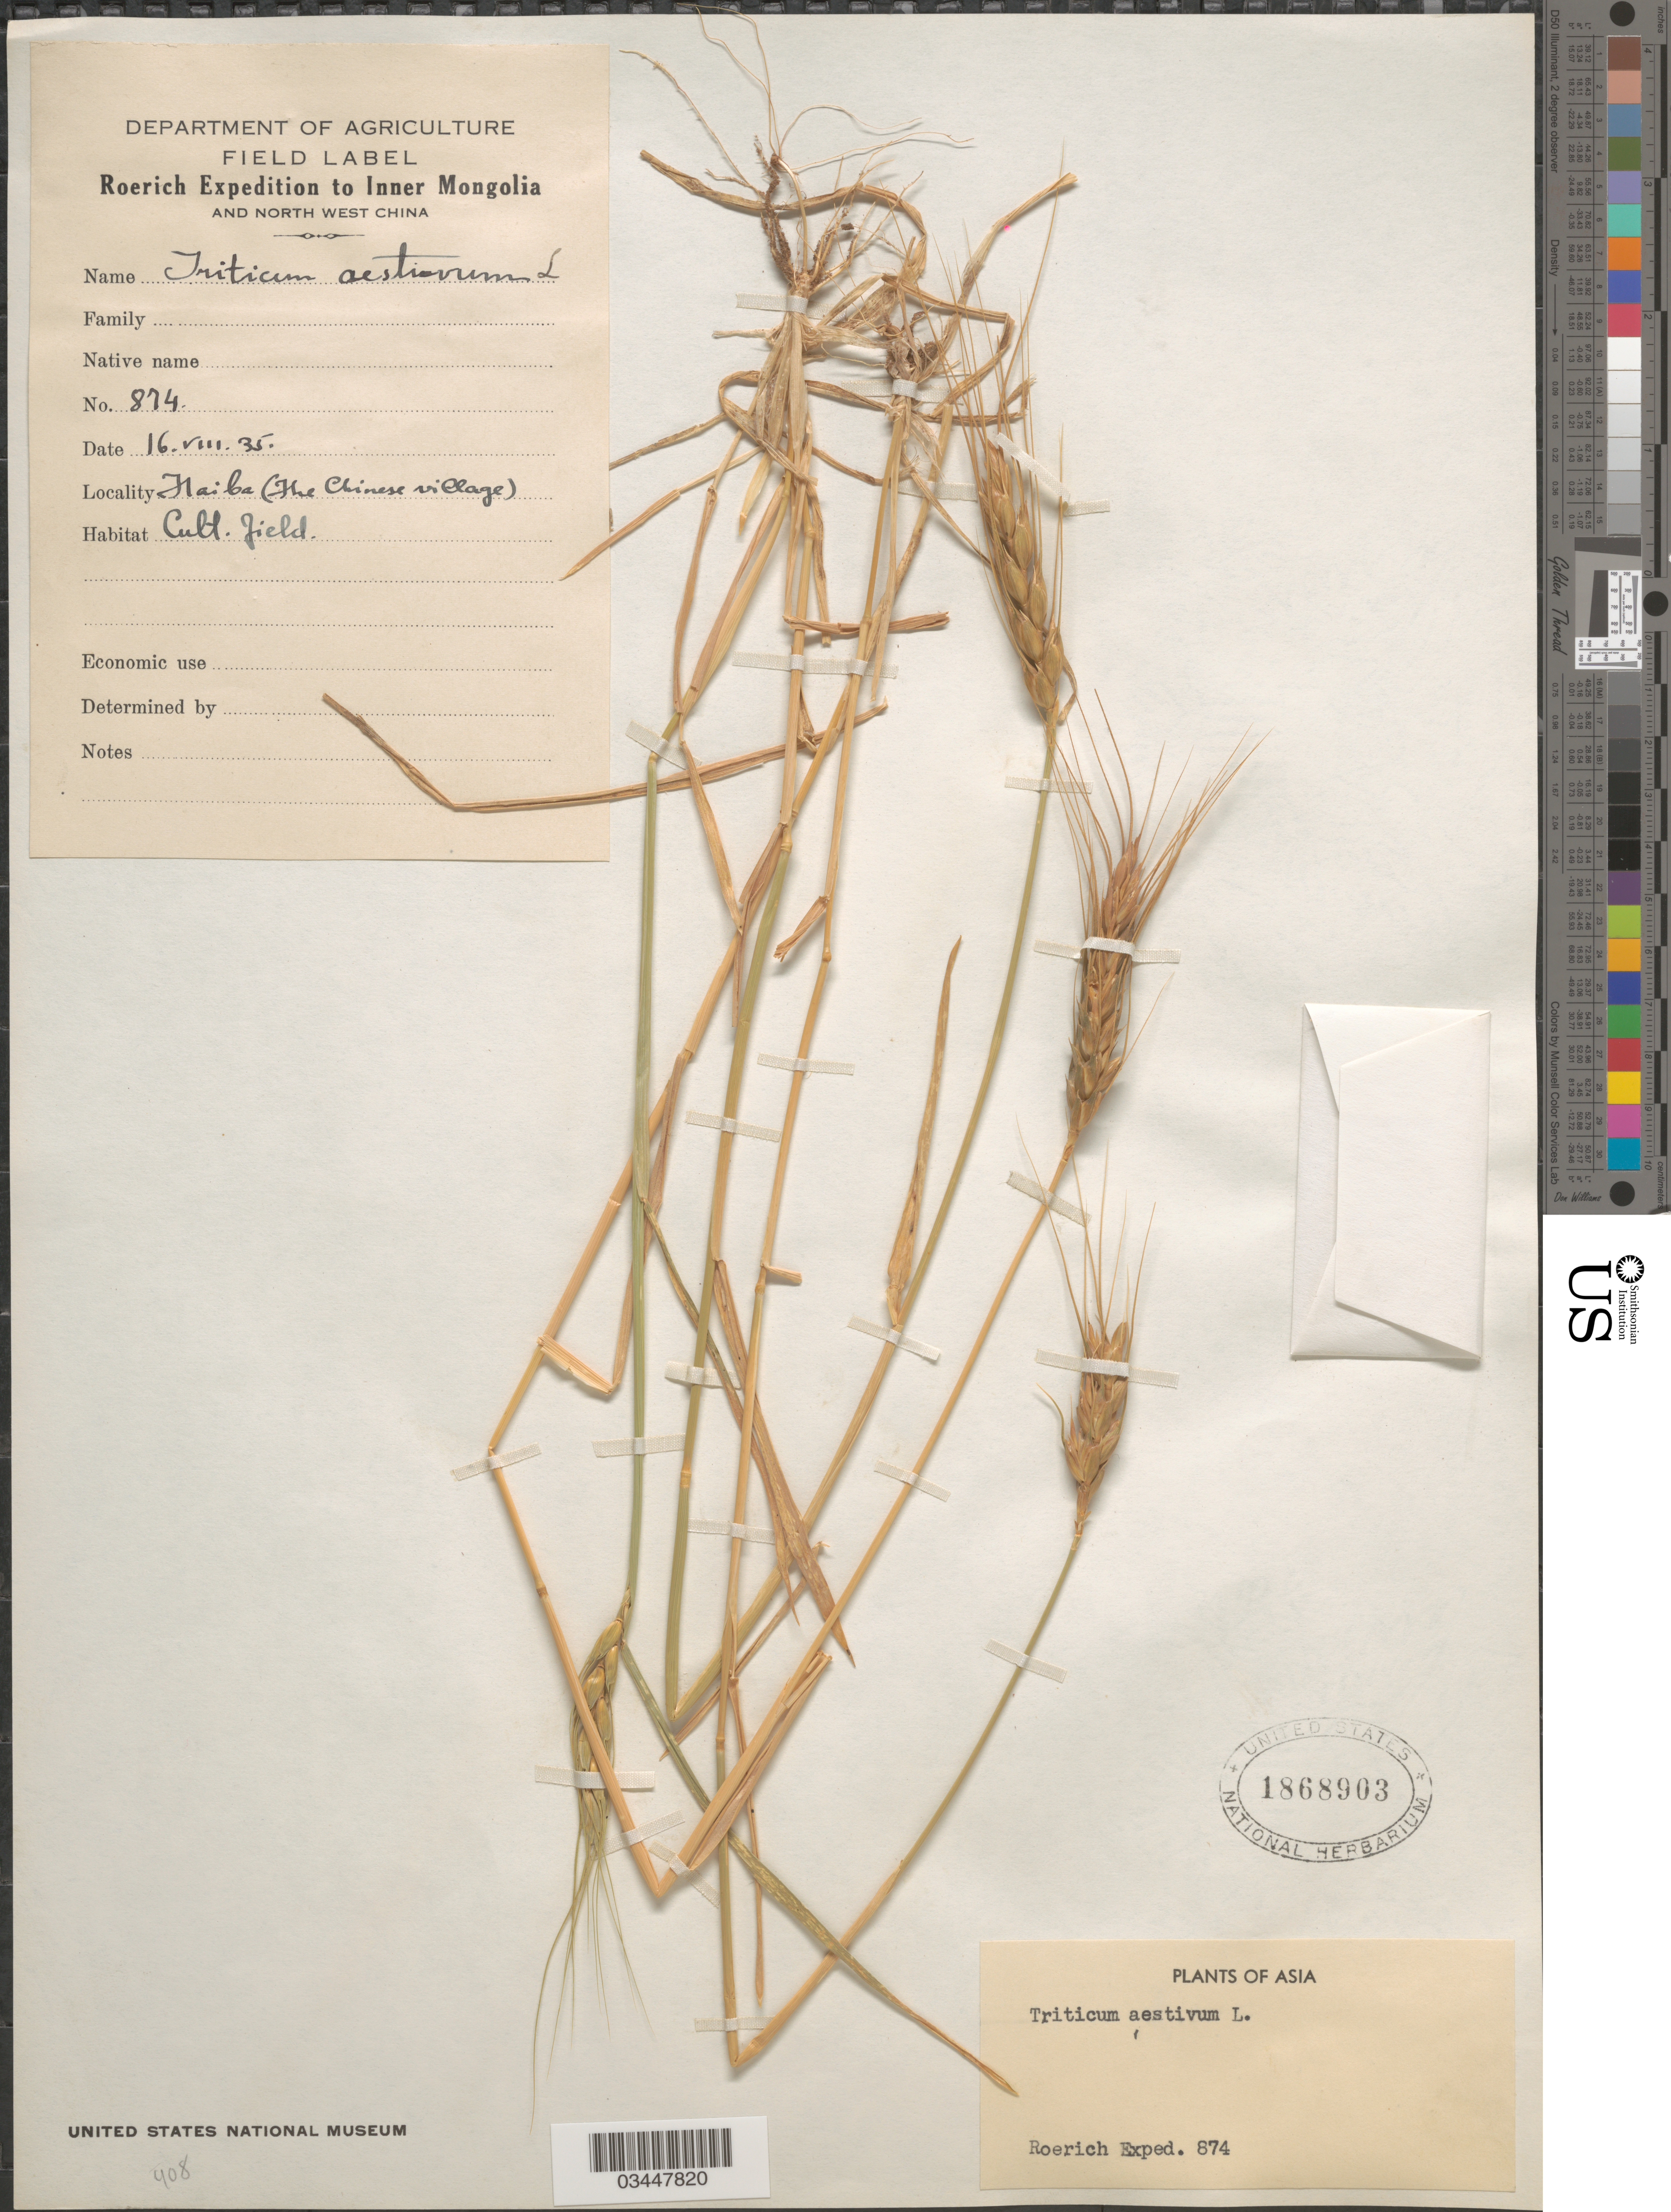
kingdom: Plantae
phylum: Tracheophyta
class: Liliopsida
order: Poales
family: Poaceae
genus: Triticum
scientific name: Triticum aestivum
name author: L.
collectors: Roerich Expedition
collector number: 874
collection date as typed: Transcribed d/m/y: 16/8/35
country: China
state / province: Nei Monggol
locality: To Inner Mongolia and North West China. Haiba (The Chinese village). Cult field.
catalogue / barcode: US 1868903